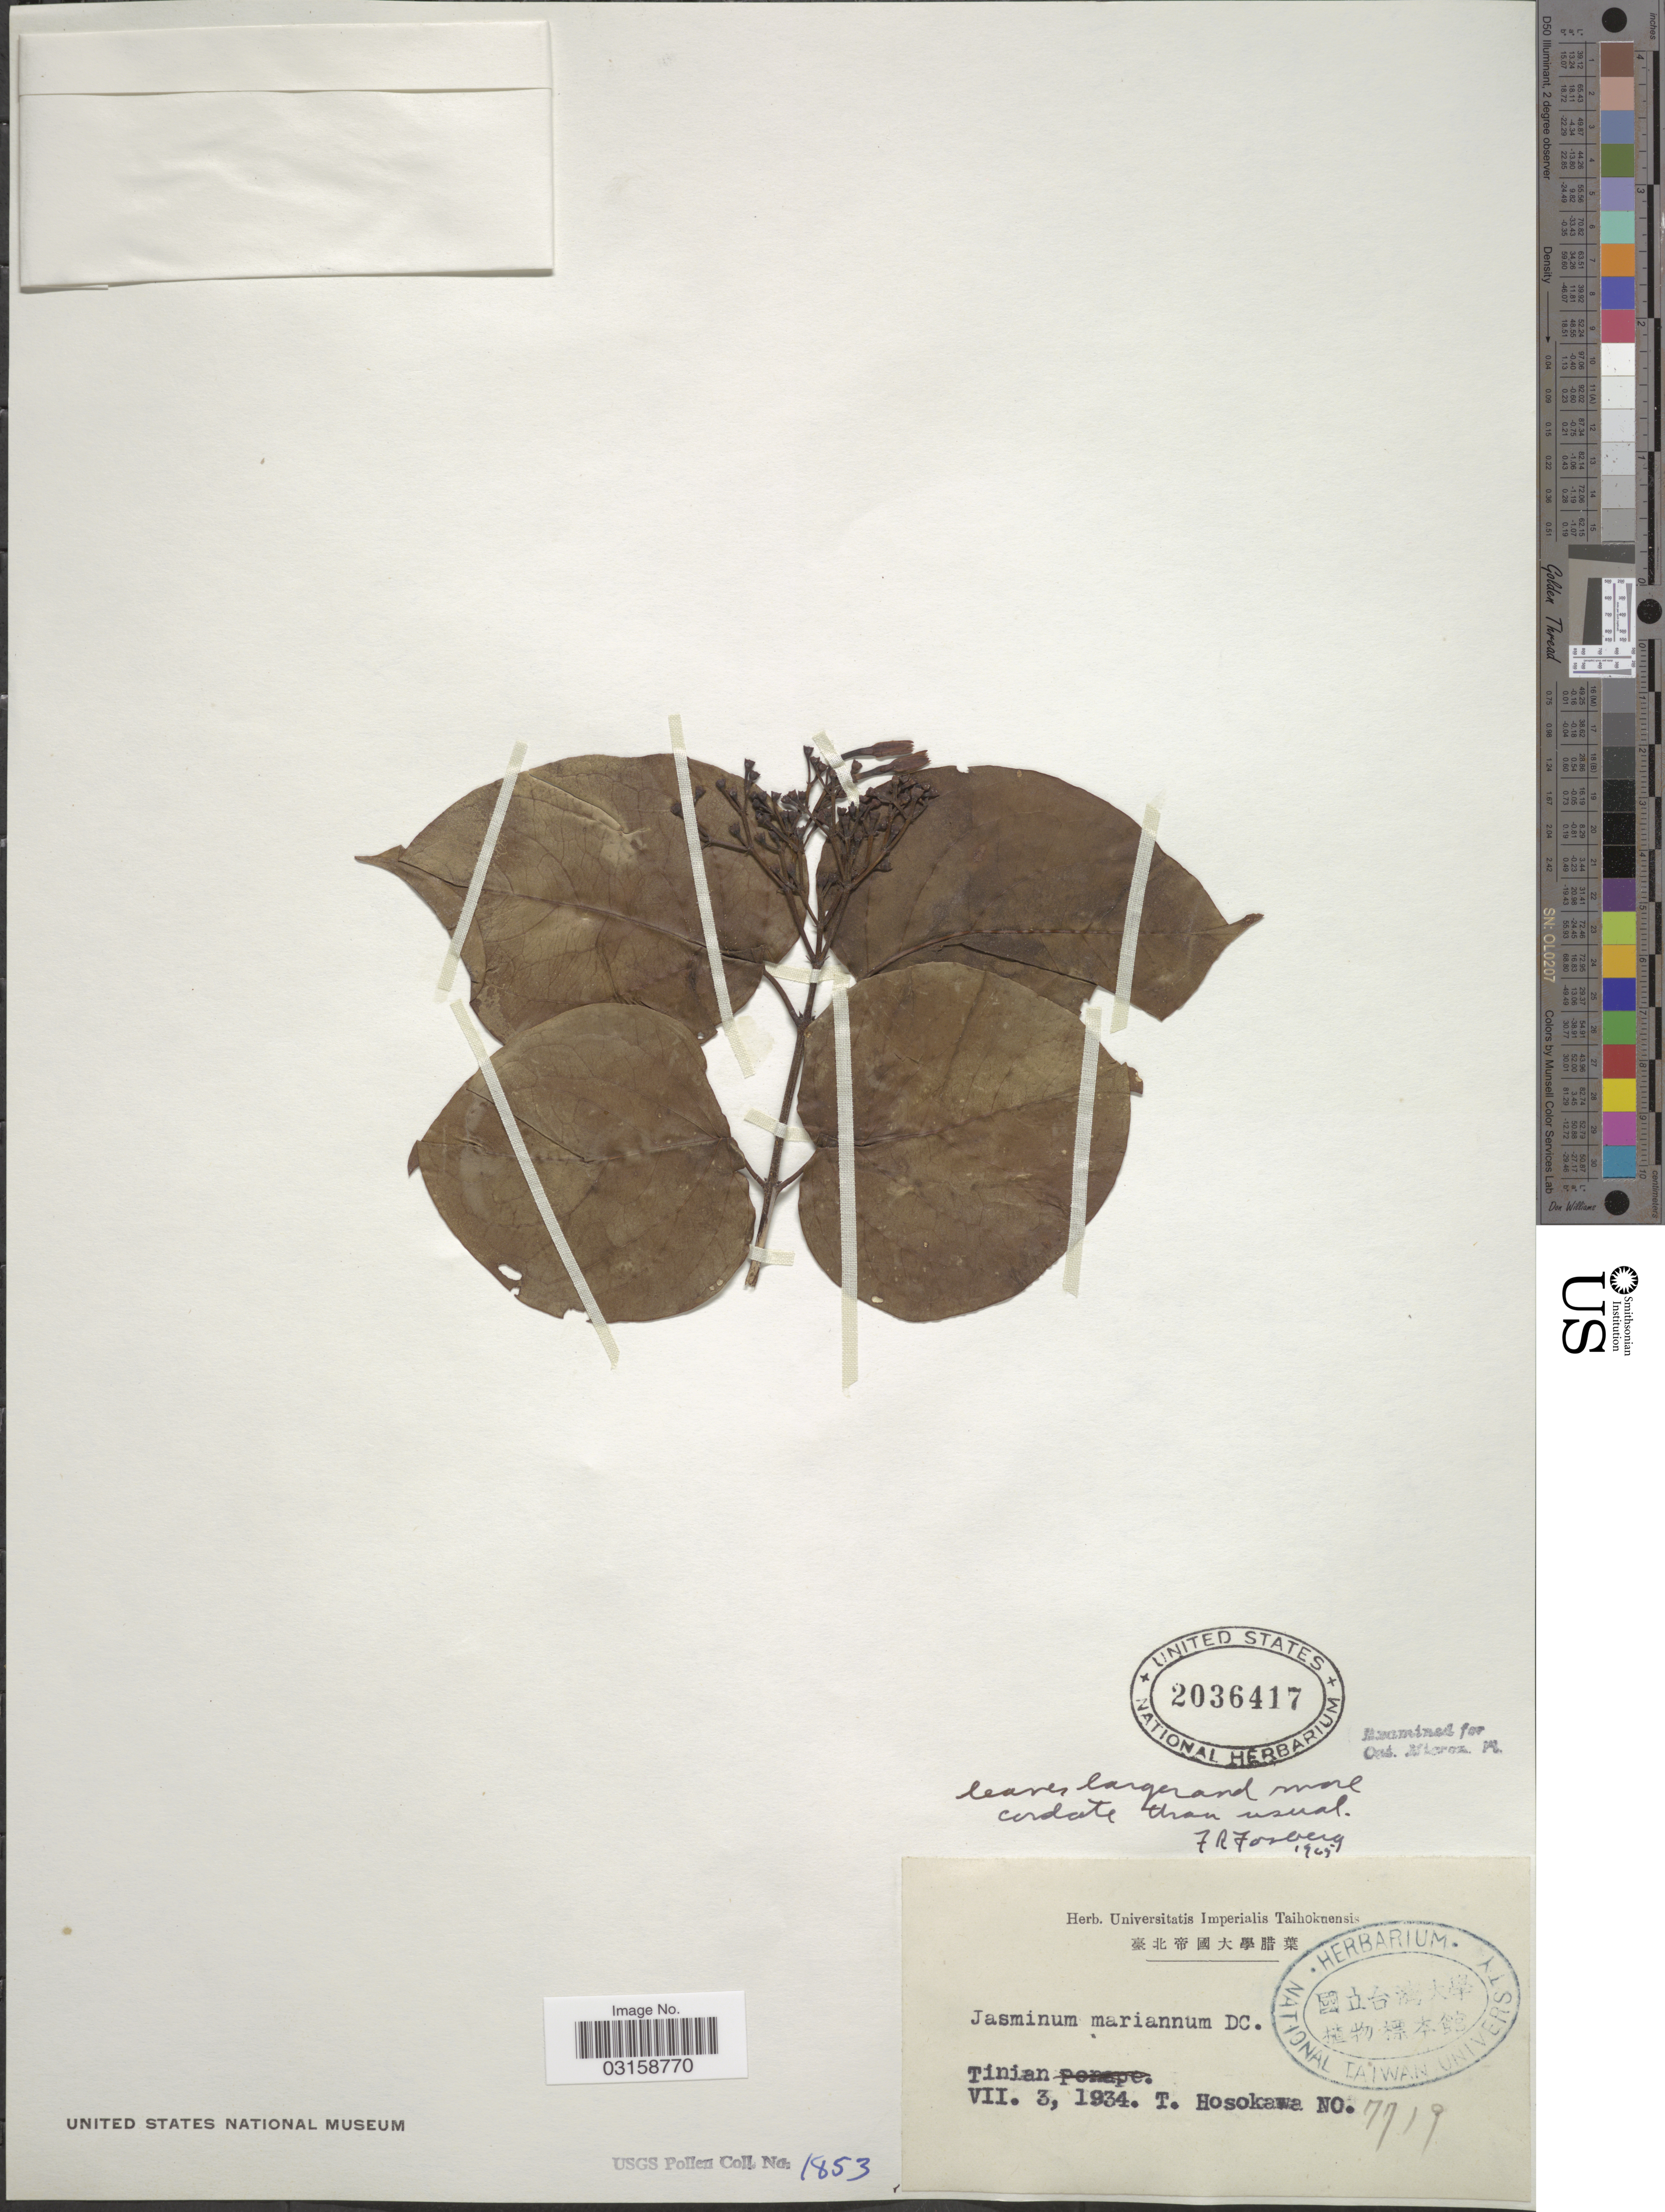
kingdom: Plantae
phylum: Tracheophyta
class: Magnoliopsida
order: Lamiales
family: Oleaceae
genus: Jasminum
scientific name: Jasminum marianum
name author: DC.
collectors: T. Hosokawa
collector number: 7719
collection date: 1934-07-03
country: Northern Mariana Islands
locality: Tinian.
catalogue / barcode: US 2036417